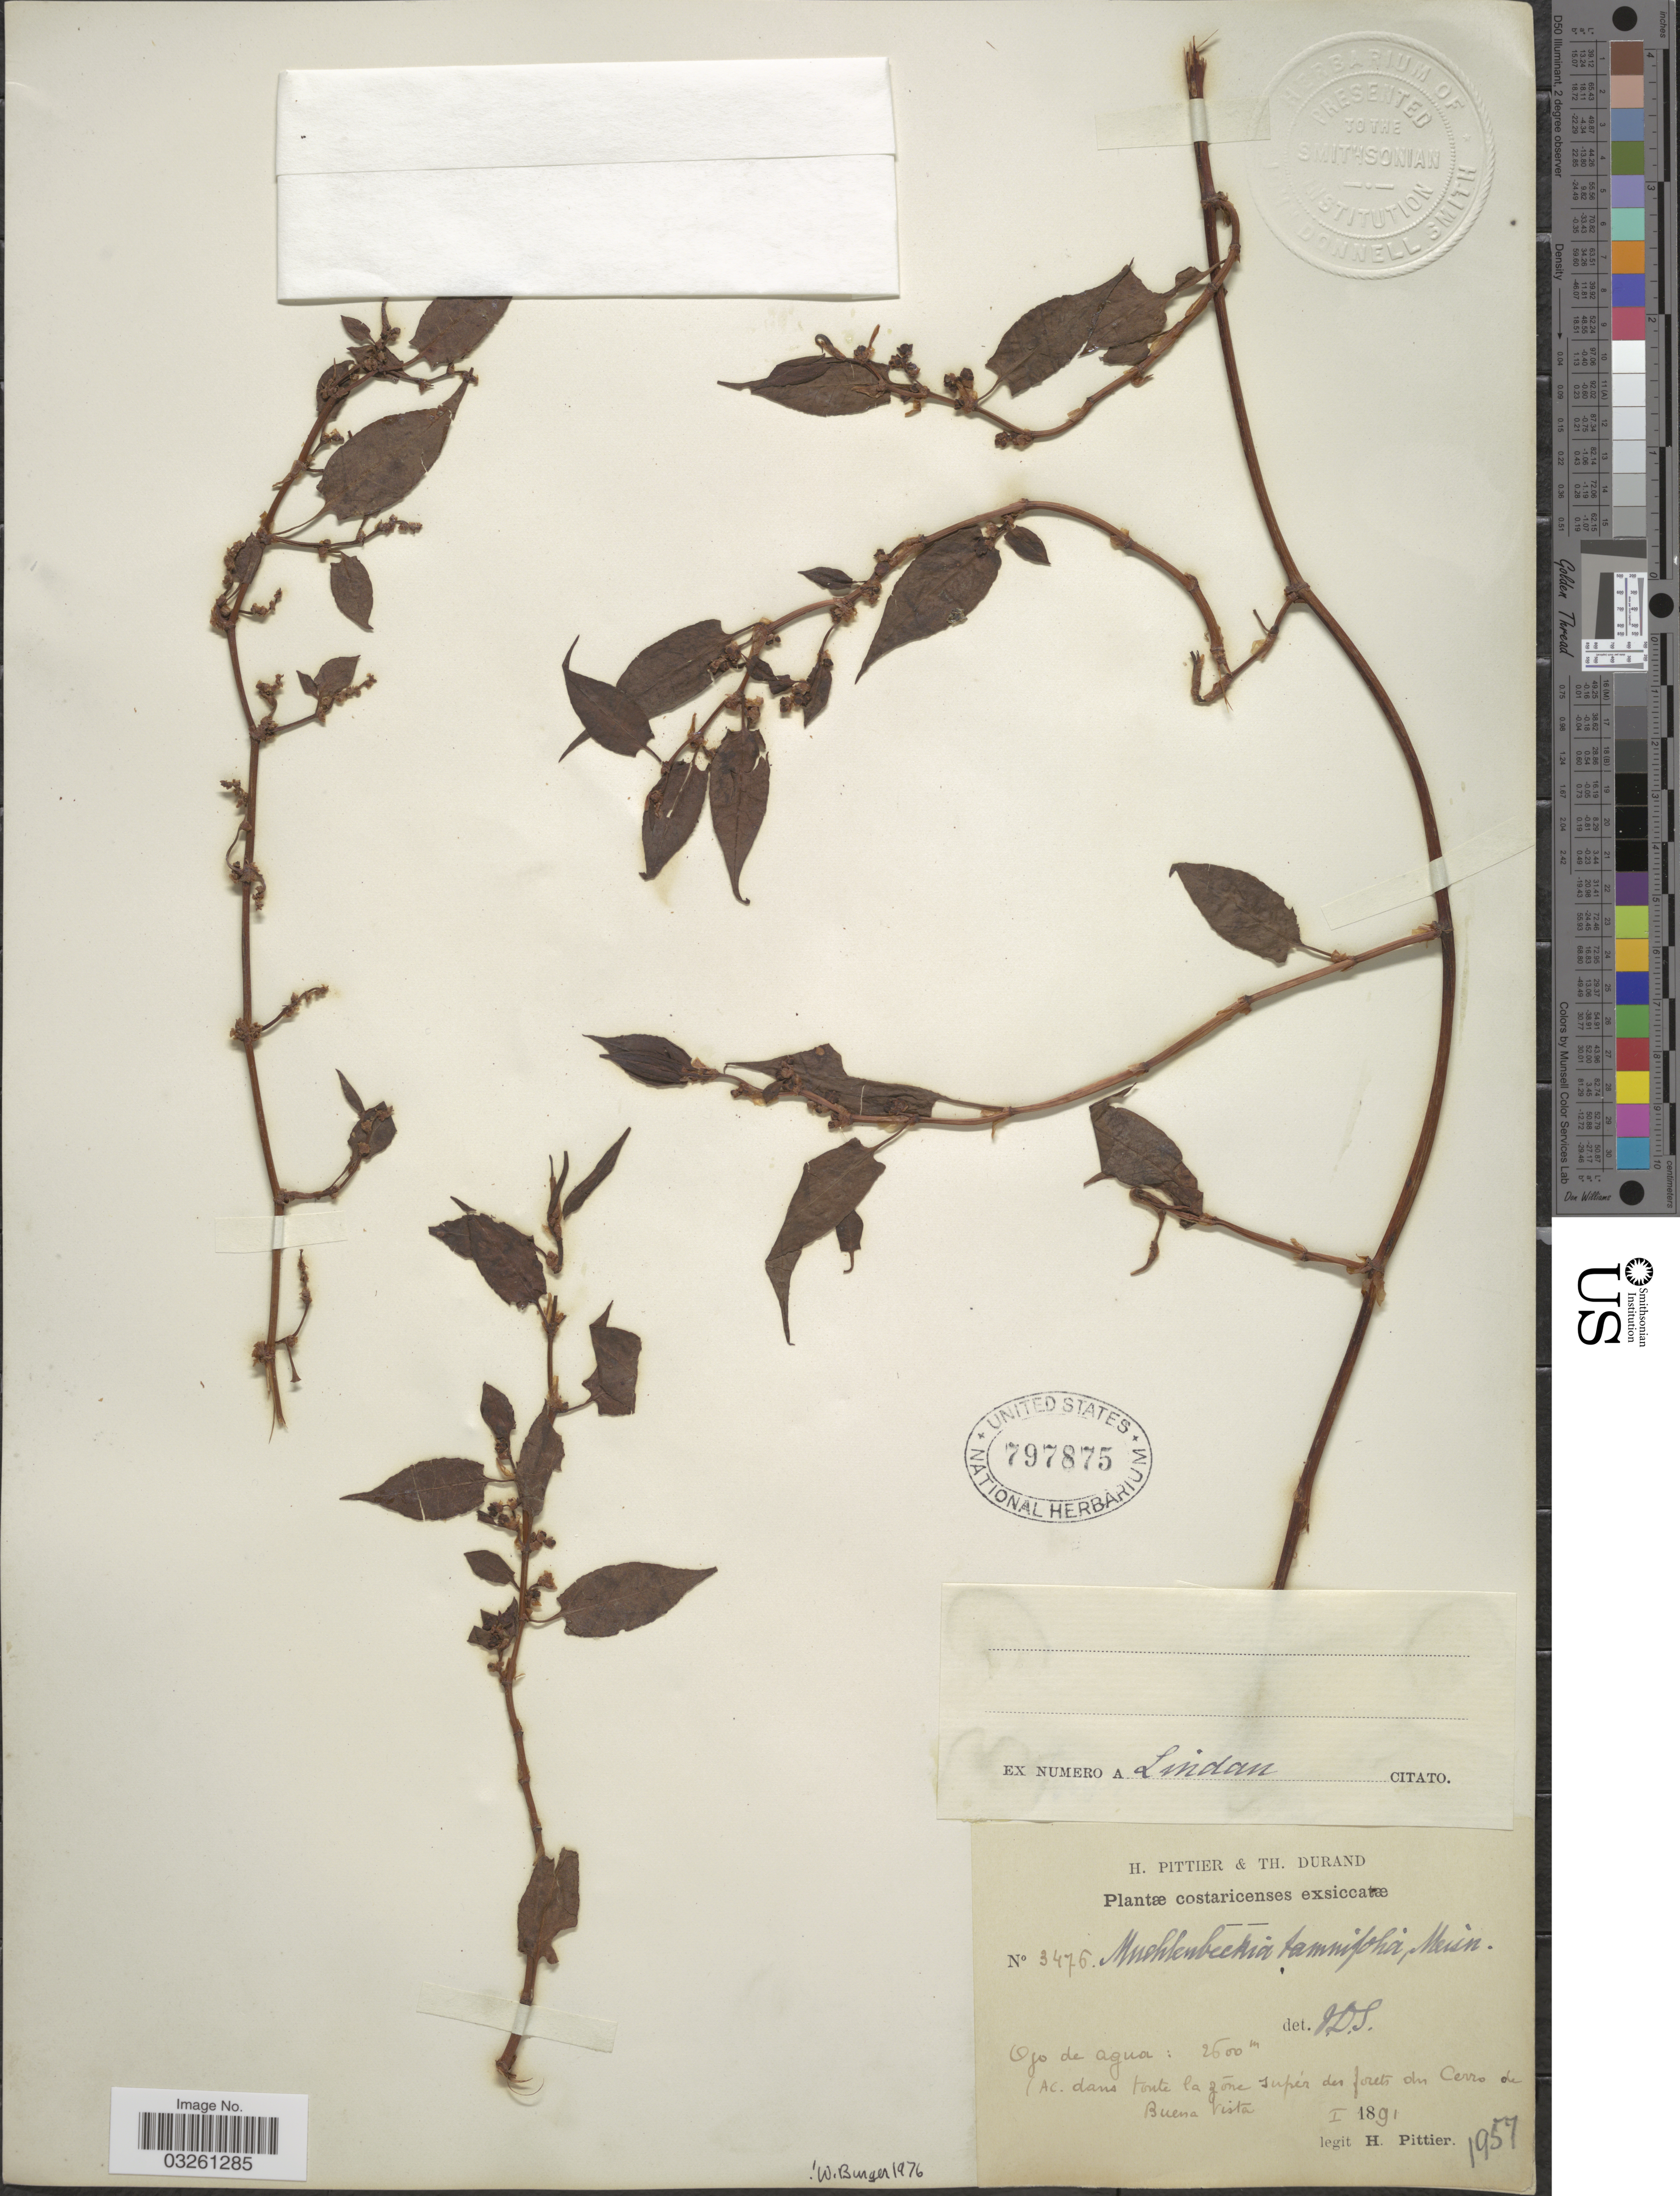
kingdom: Plantae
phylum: Tracheophyta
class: Magnoliopsida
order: Caryophyllales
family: Polygonaceae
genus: Muehlenbeckia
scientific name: Muehlenbeckia tamnifolia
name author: (Kunth) Meisn.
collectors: H. F. Pittier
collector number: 3476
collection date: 1891-01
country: Costa Rica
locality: Ojo de agua. (AC. dans route la zóne supér des forets du Cerro de Buena Vista.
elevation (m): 2600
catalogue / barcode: US 797875